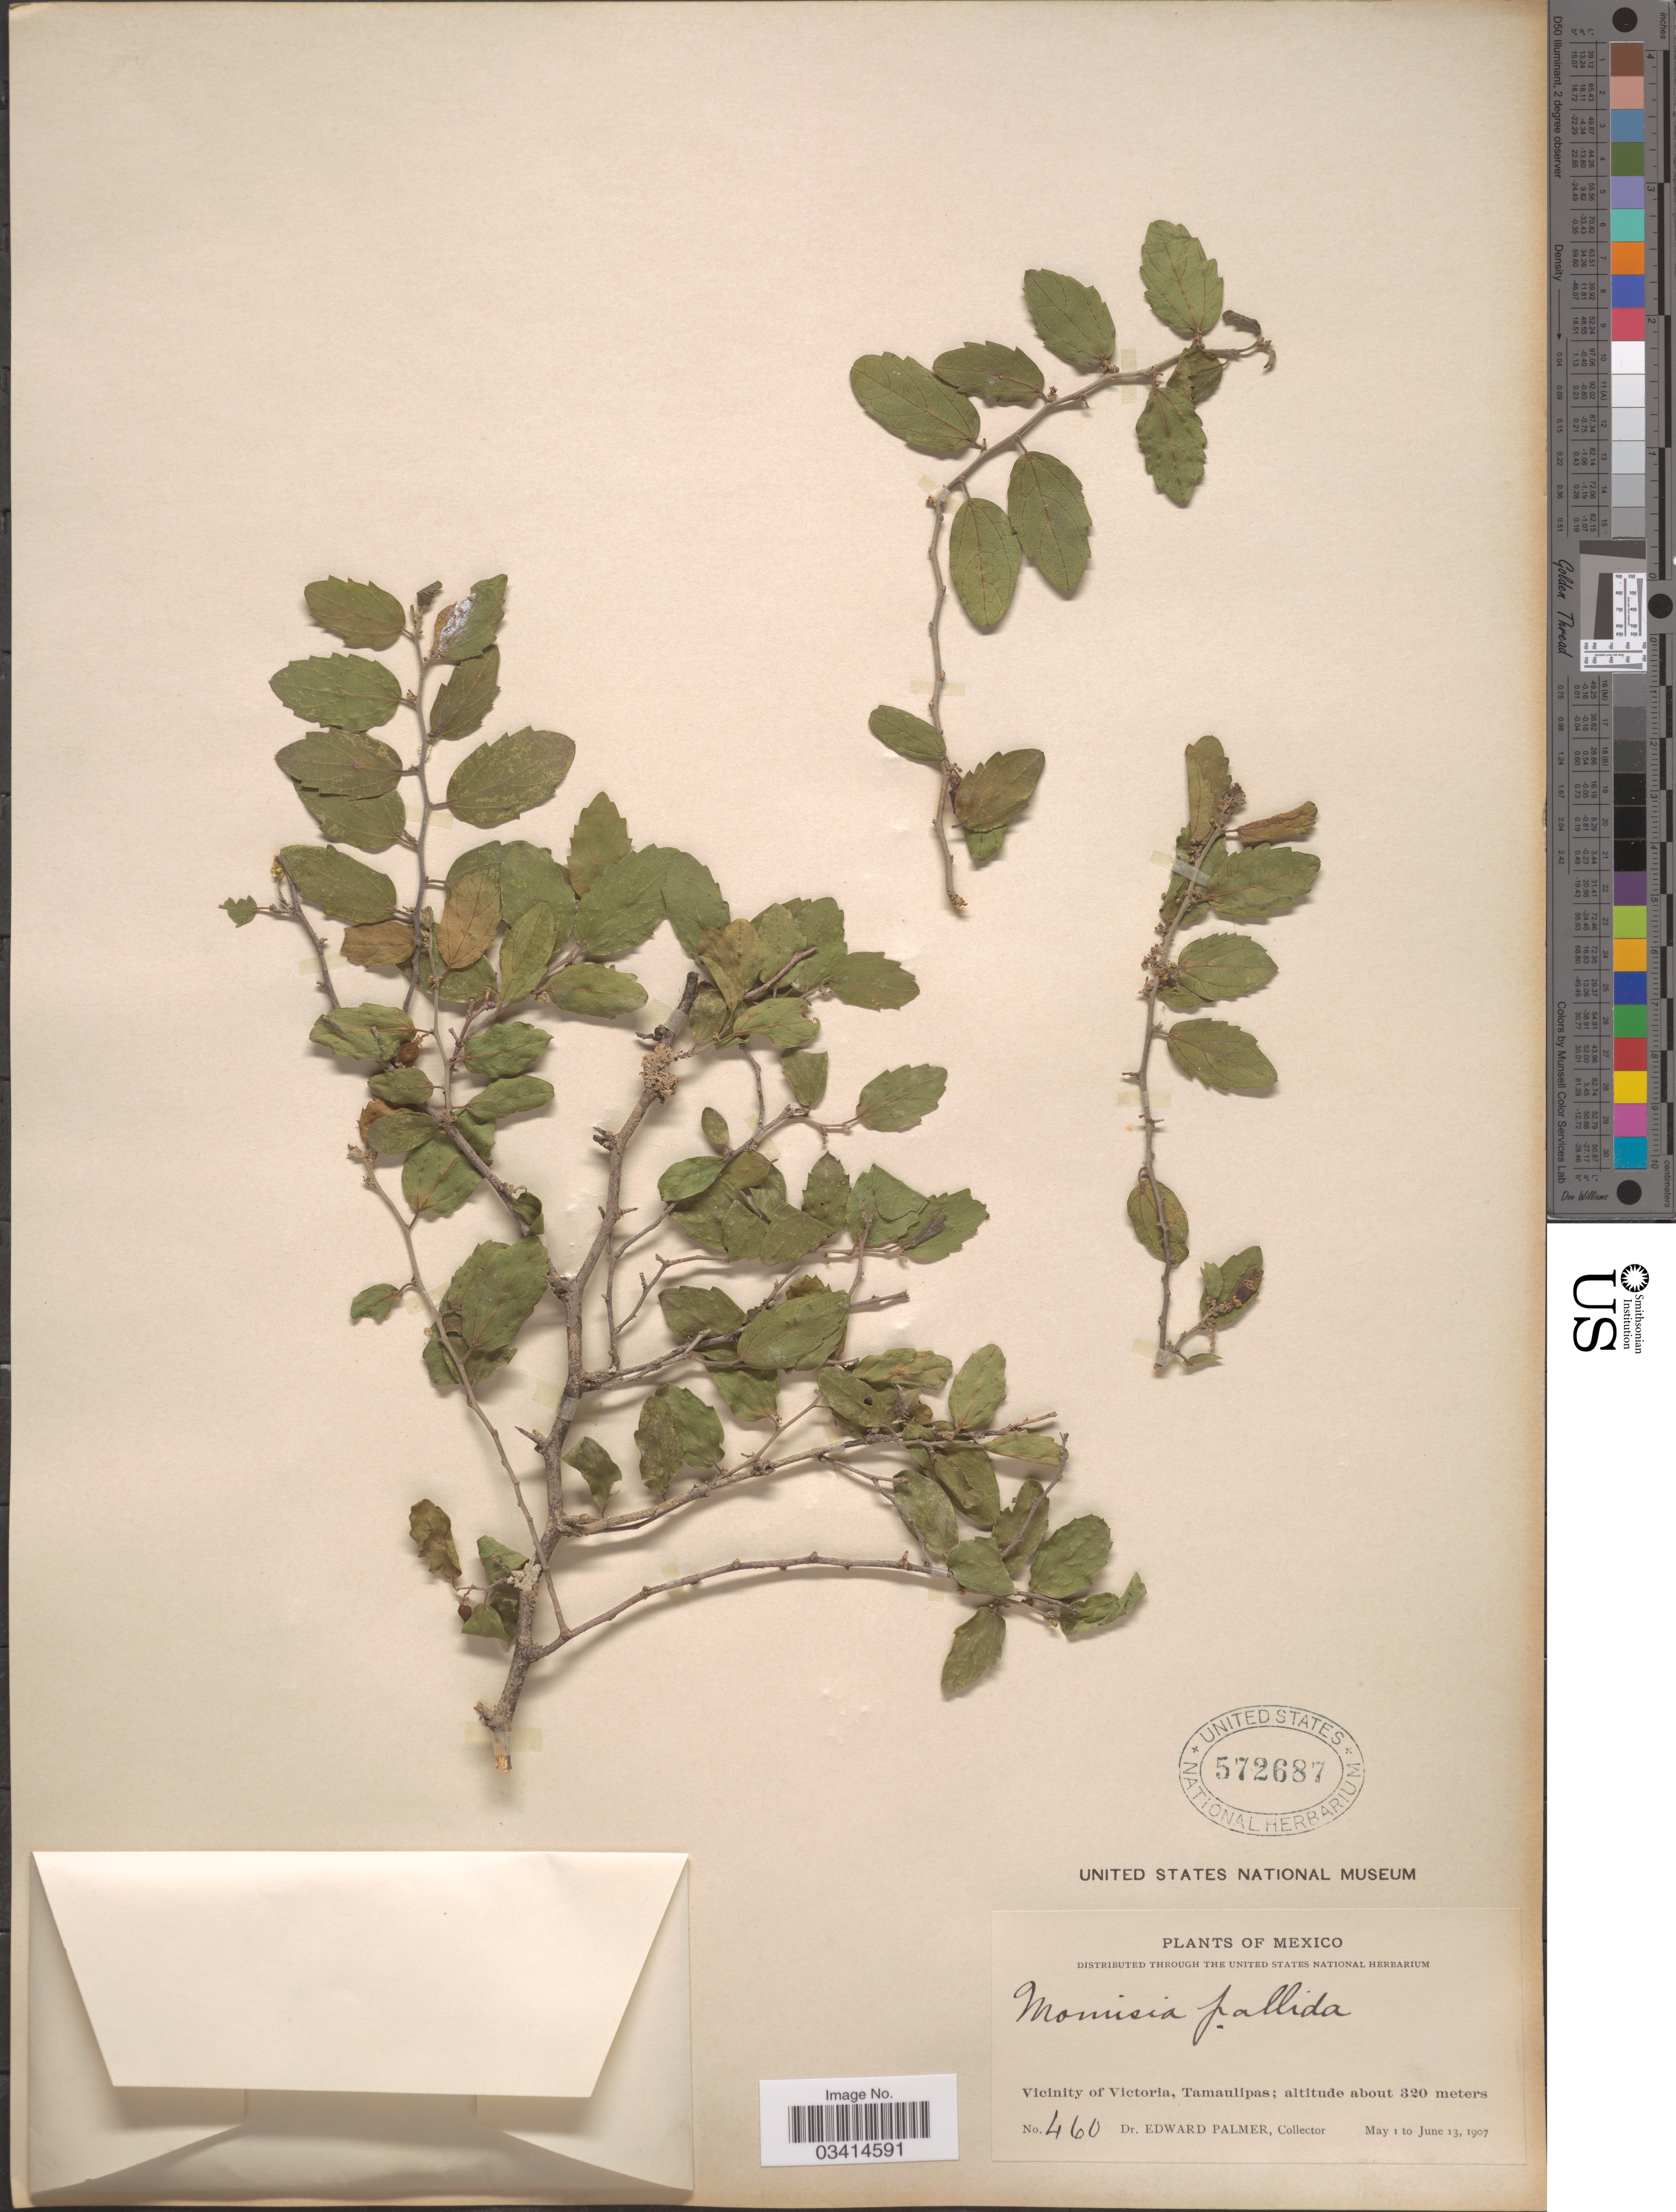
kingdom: Plantae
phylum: Tracheophyta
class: Magnoliopsida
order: Rosales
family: Cannabaceae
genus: Celtis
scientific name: Celtis pallida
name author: Torr. in Emory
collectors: E. Palmer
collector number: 460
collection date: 1907-05-01/1907-06-13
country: Mexico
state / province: Tamaulipas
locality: Vicinity of Victoria.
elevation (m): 320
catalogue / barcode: US 572687